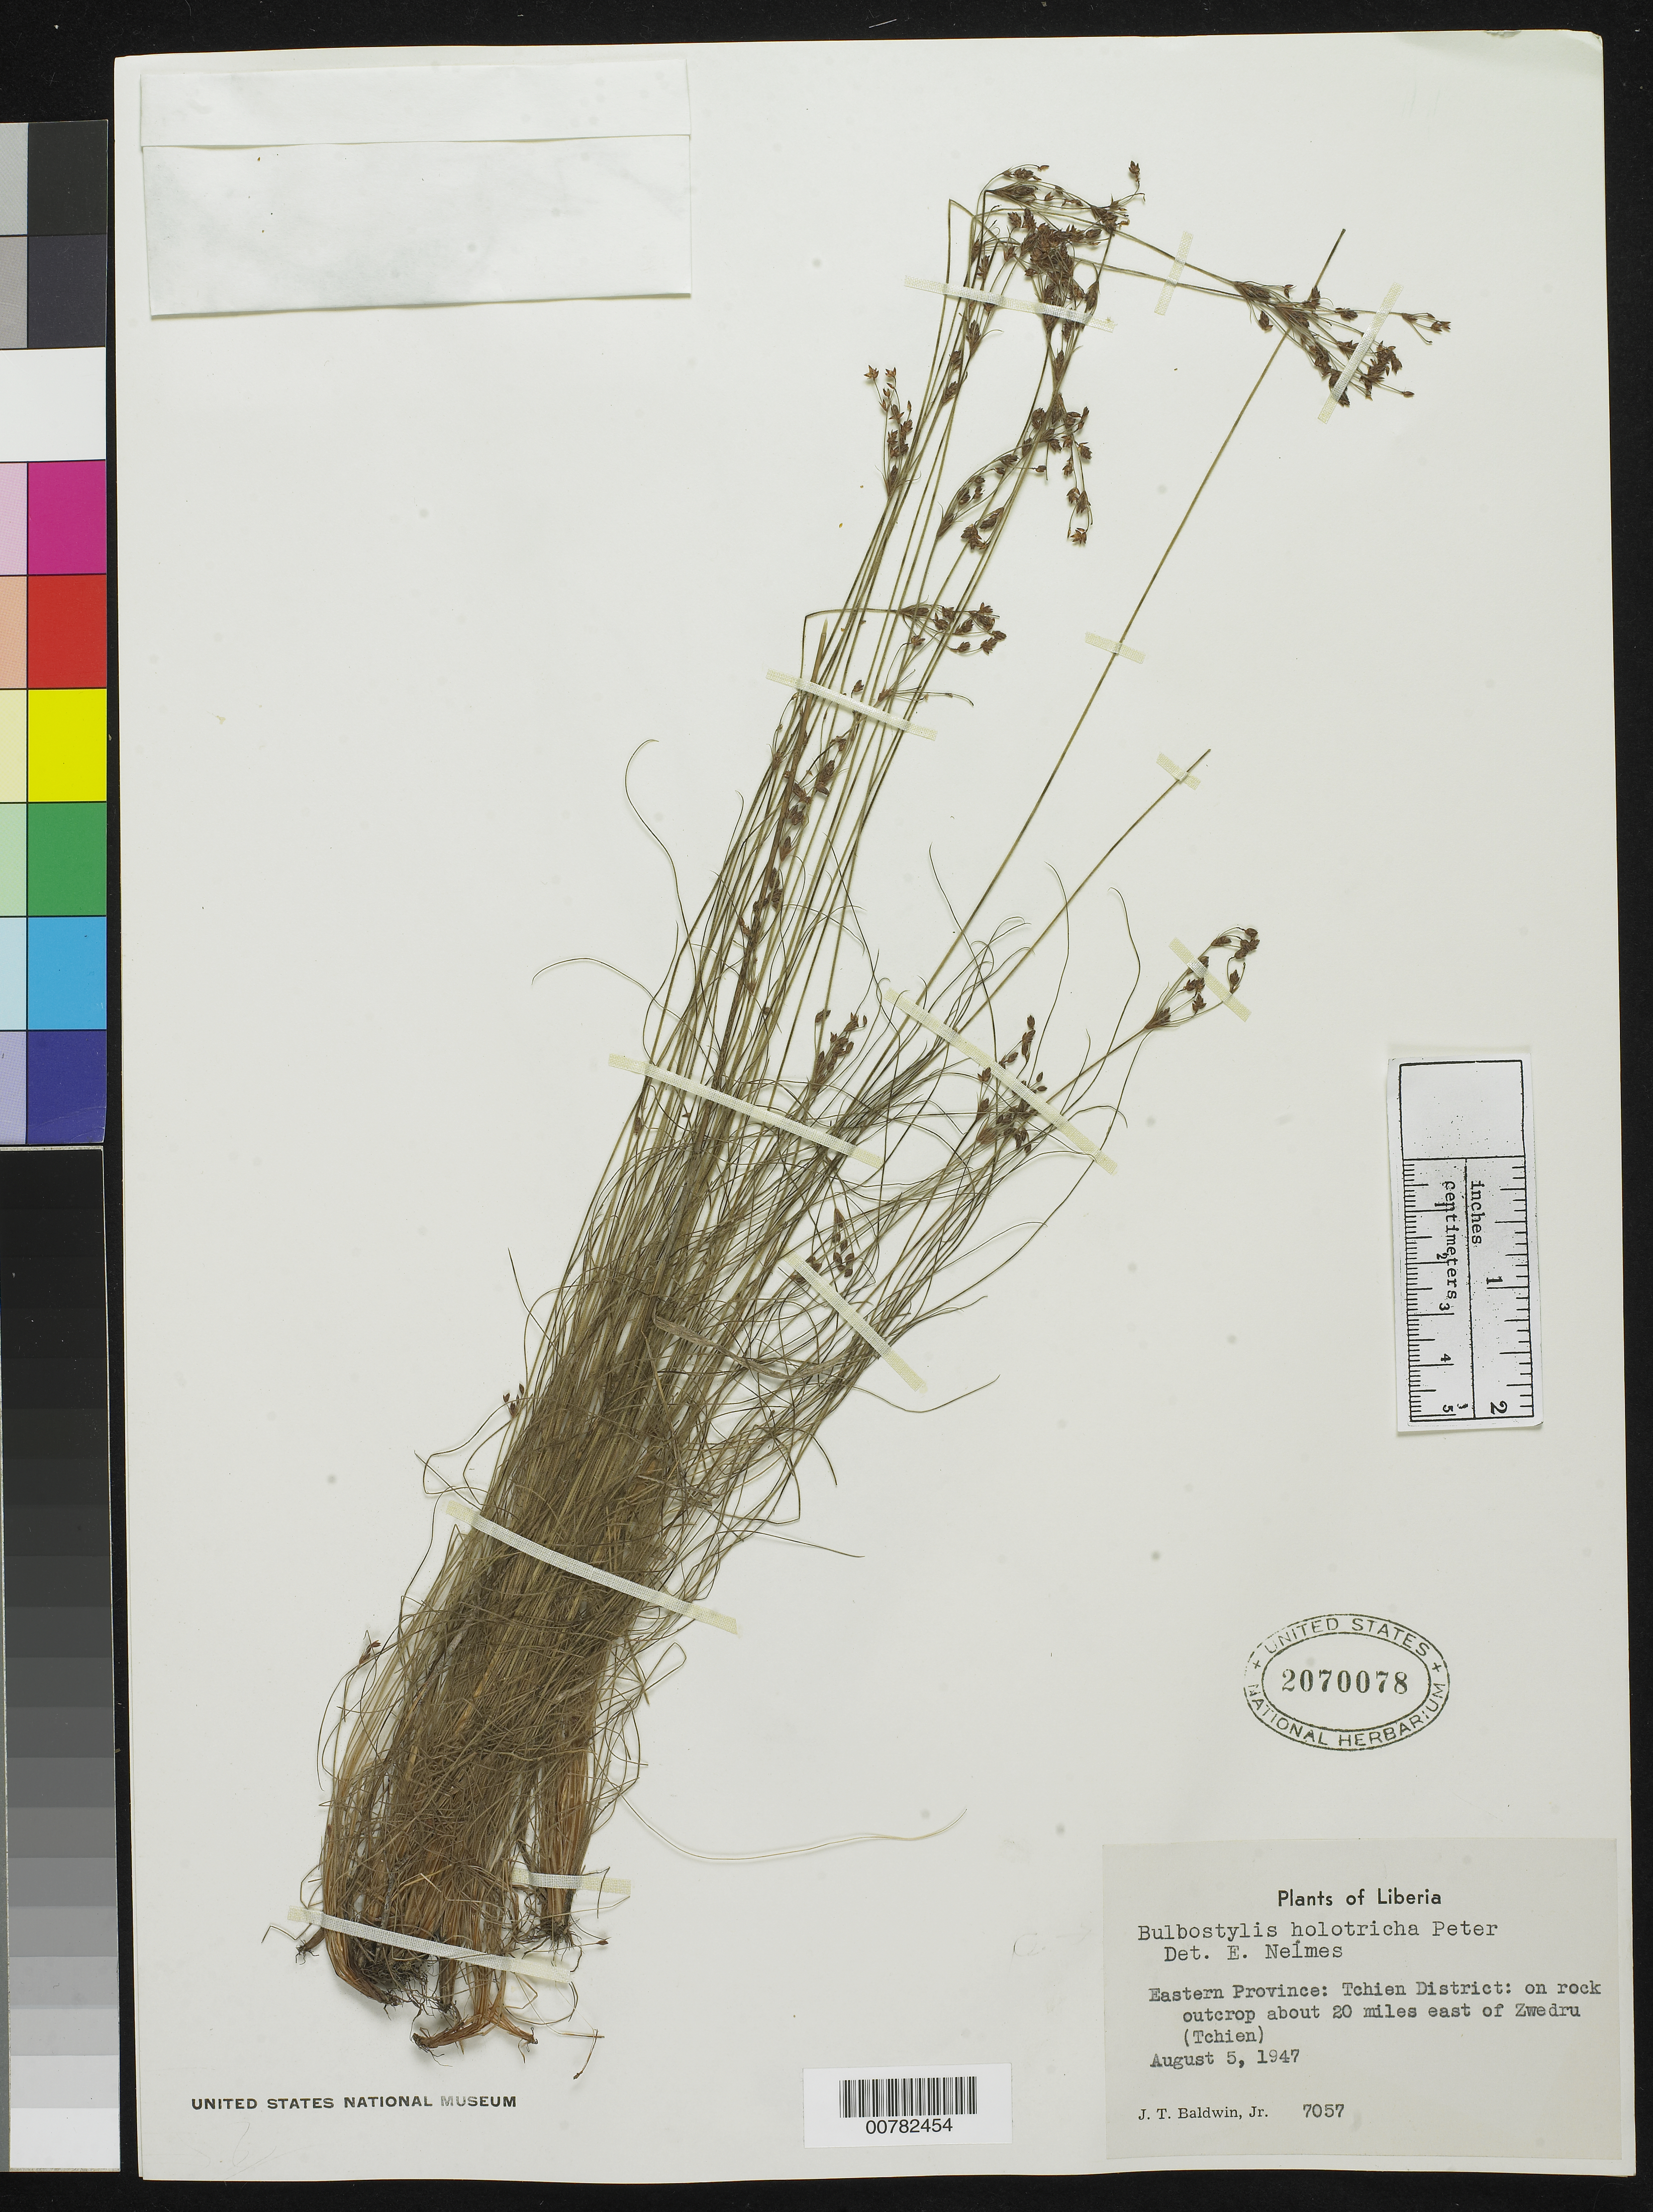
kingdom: Plantae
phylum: Tracheophyta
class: Liliopsida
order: Poales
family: Cyperaceae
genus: Bulbostylis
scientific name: Bulbostylis congolensis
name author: De Wild.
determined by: Strong, Mark T., (BOT), Smithsonian Institution - National Museum of Natural History (UNITED STATES)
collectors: J. T. Baldwin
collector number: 7057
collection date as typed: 5 Aug 1947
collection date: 1947-08-05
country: Liberia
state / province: Grand Gedeh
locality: Eastern Province: Tchien District, about 20 miles E of Zwedru (Tchien)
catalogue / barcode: US 2070078